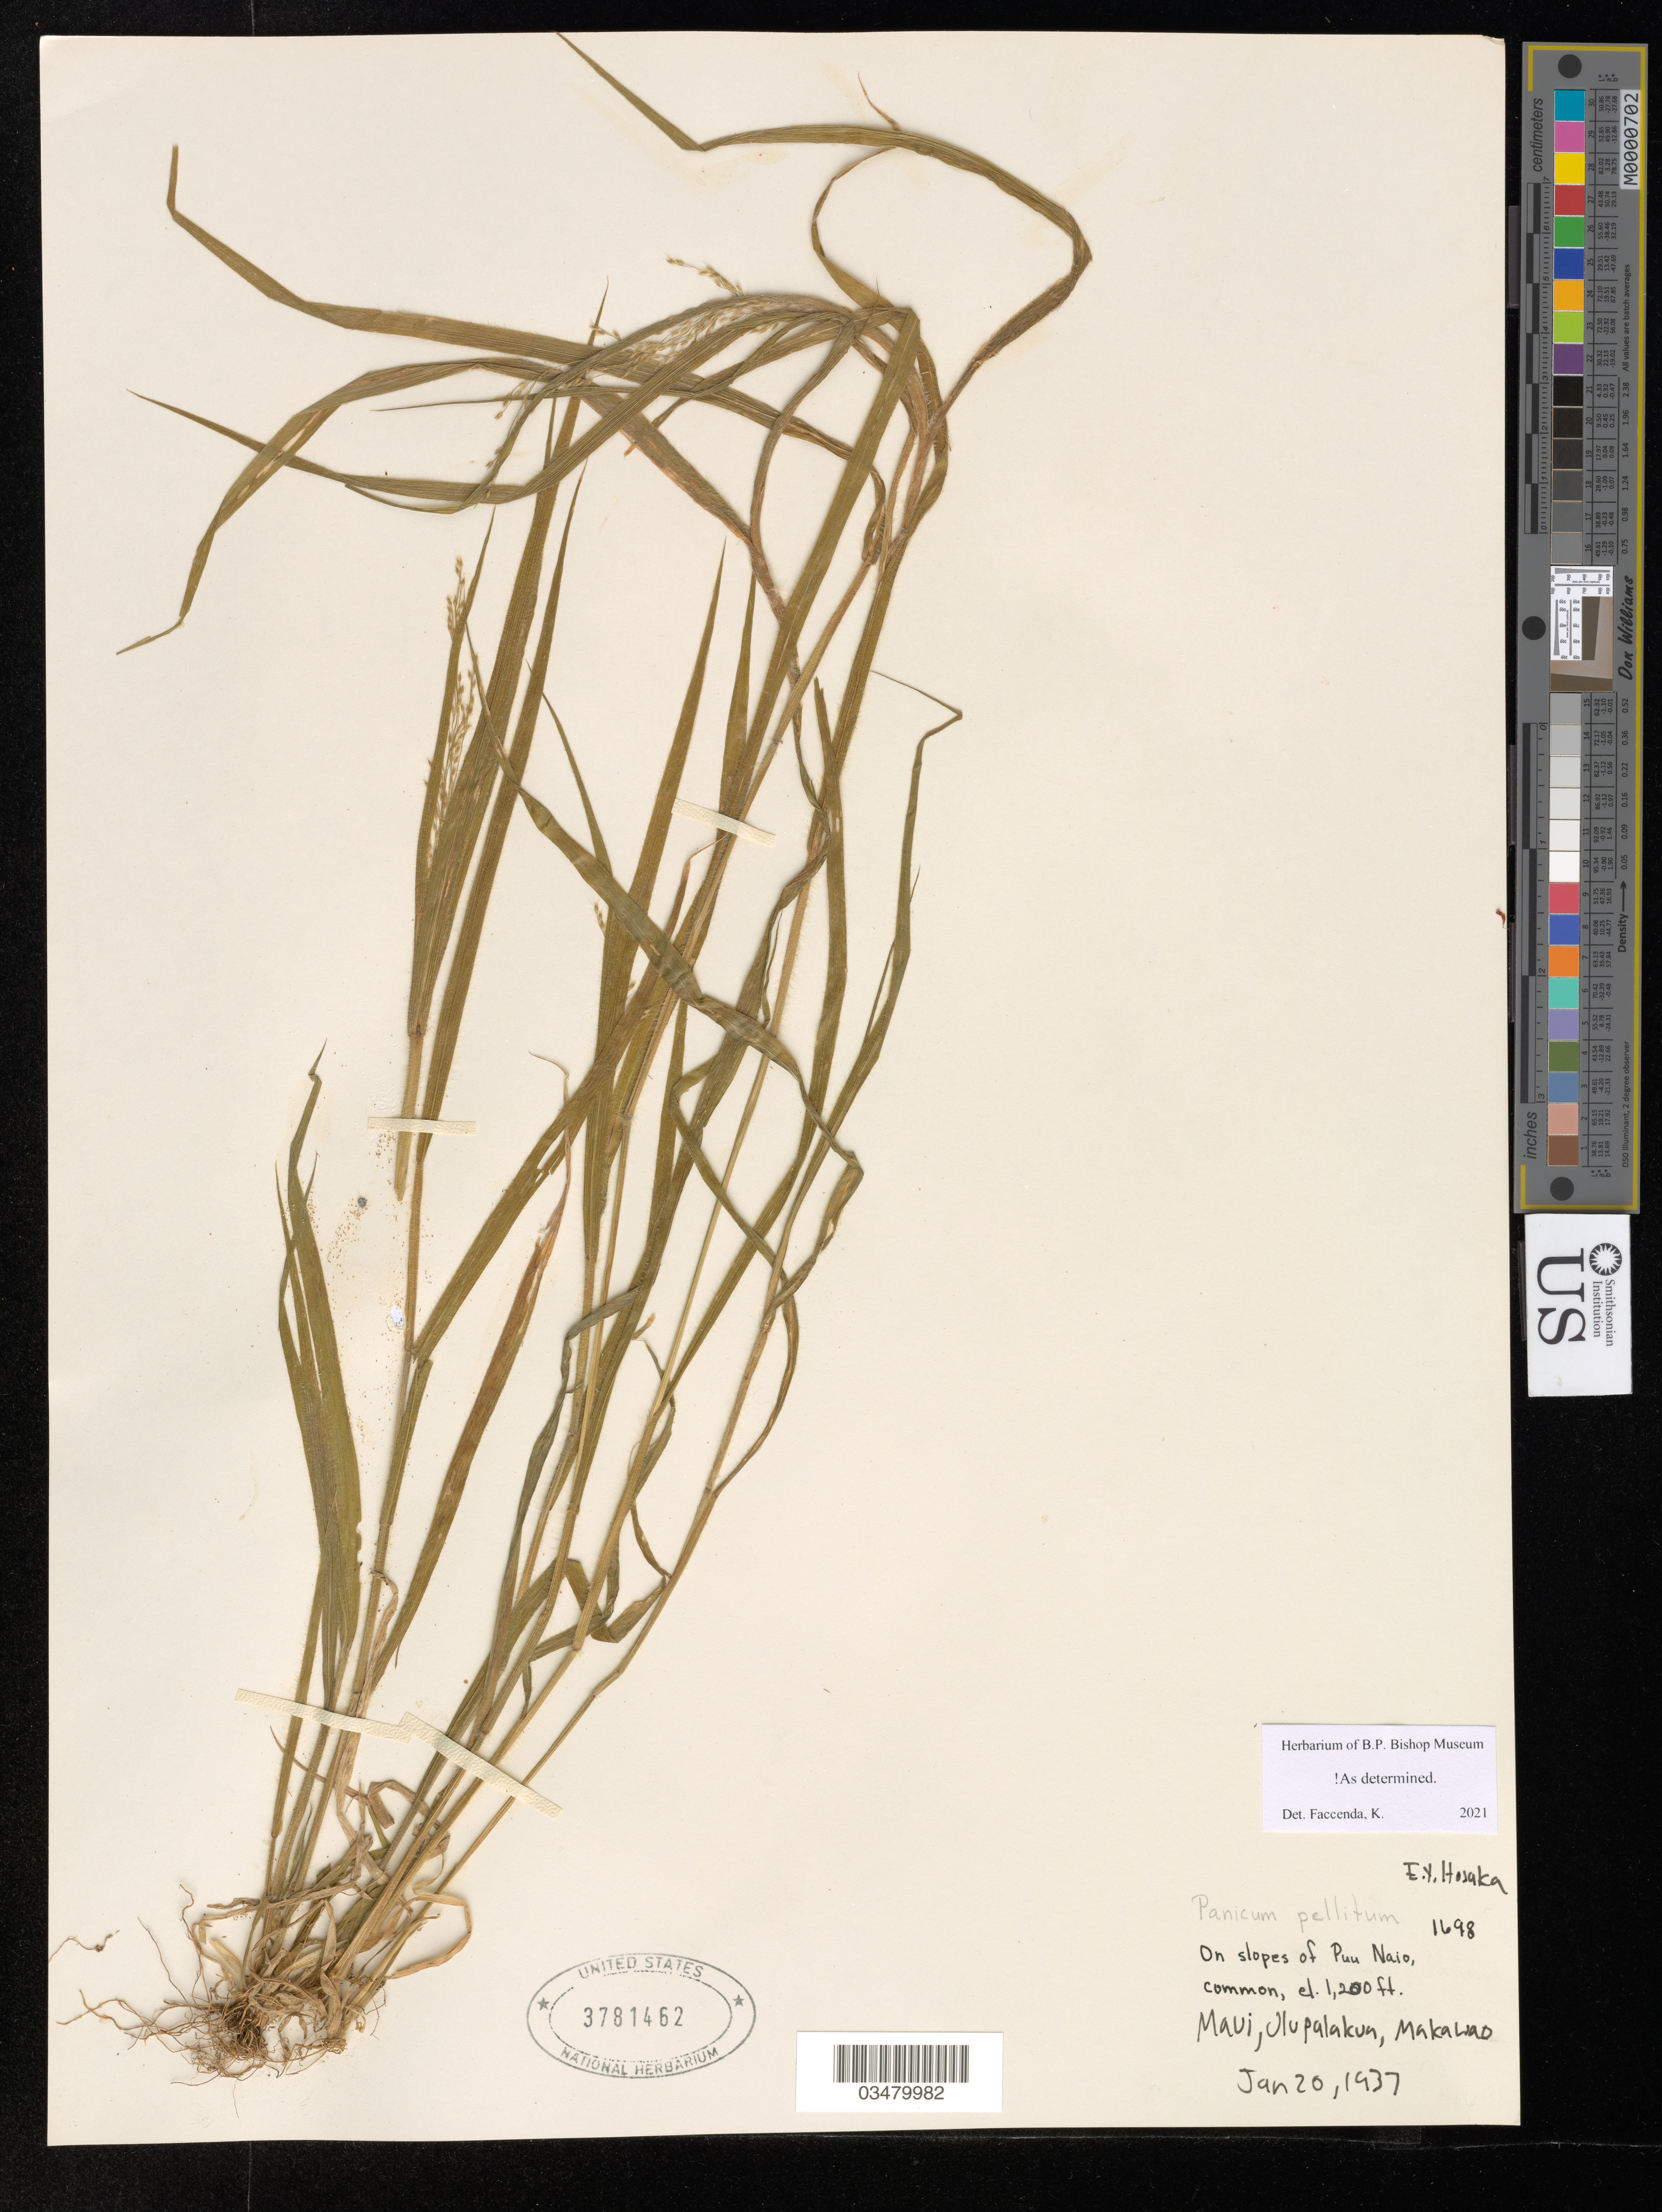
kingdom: Plantae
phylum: Tracheophyta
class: Liliopsida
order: Poales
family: Poaceae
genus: Panicum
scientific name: Panicum pellitum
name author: Trin.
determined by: Faccenda, K.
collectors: E. Y. Hosaka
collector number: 1698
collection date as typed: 20 Jan 1937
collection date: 1937-01-20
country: United States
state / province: Hawaii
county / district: Maui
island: Maui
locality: Slope of Puu Naio, Ulupalakua, Makawao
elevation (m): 366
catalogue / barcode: US 3781462